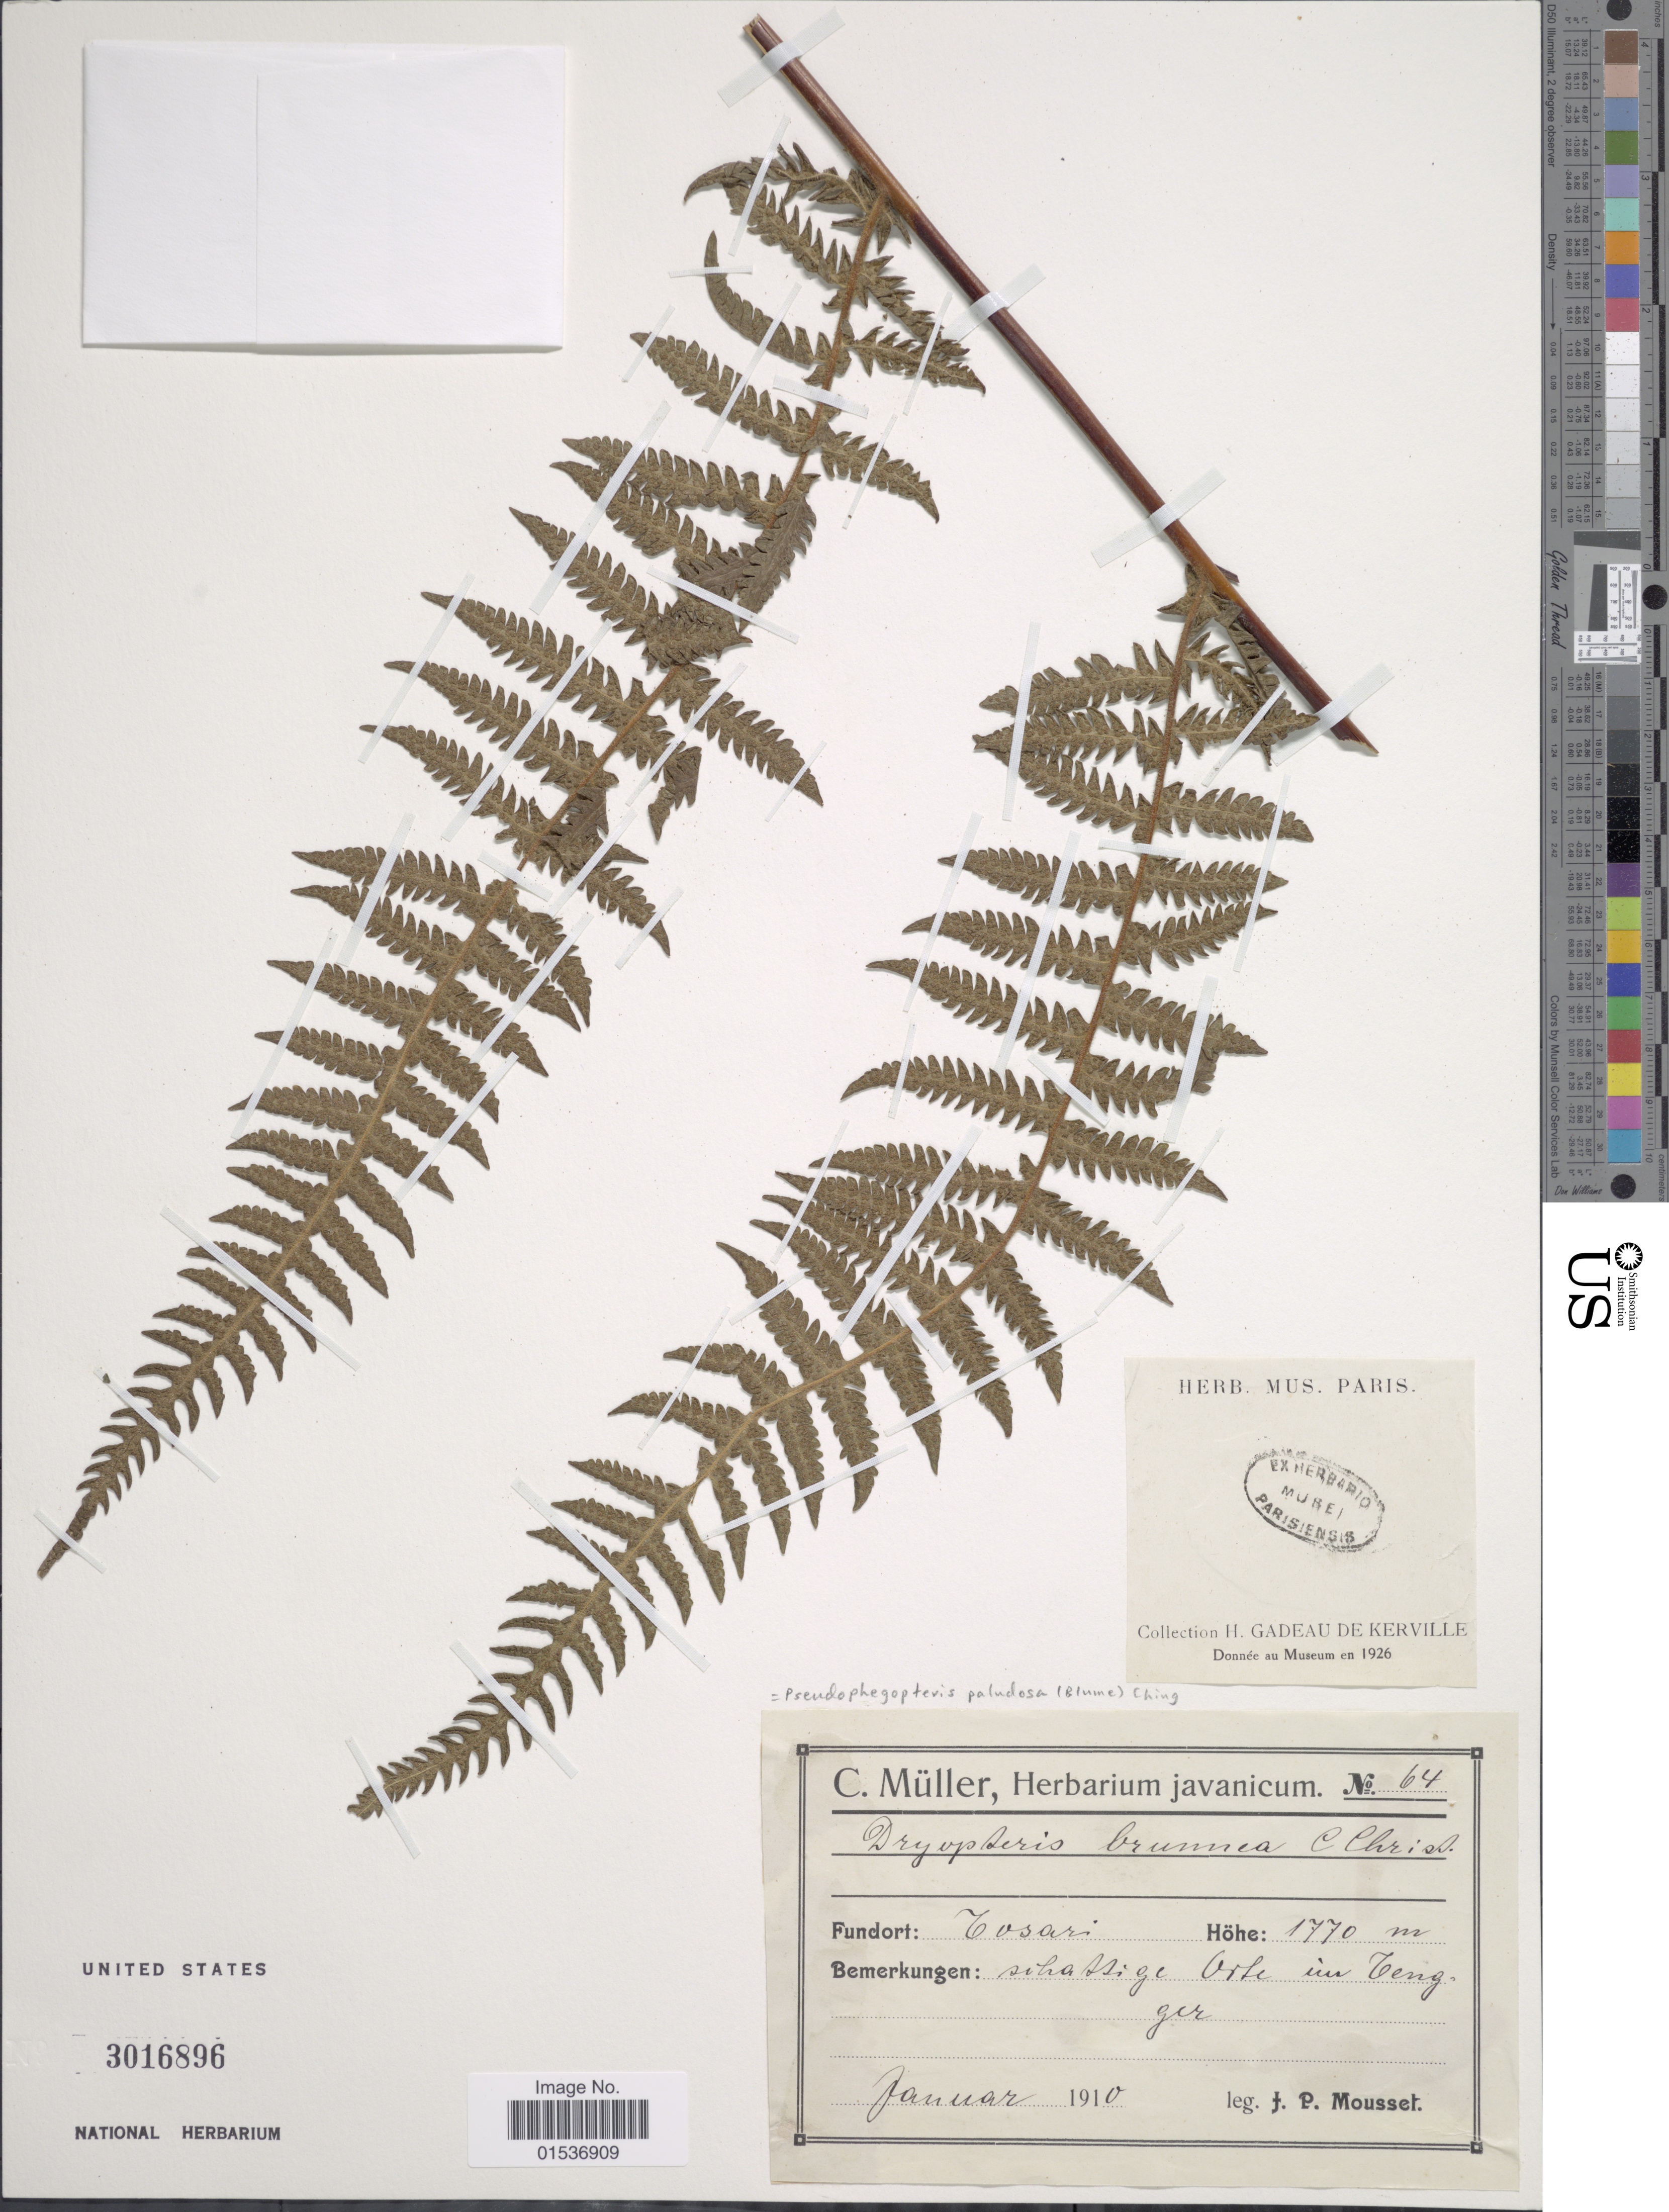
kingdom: Plantae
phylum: Tracheophyta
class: Polypodiopsida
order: Polypodiales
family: Thelypteridaceae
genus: Pseudophegopteris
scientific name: Pseudophegopteris paludosa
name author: (Blume) Ching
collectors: J. Mousset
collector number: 64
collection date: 1910-01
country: Indonesia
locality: Tosari,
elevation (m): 1770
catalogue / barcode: US 3016896